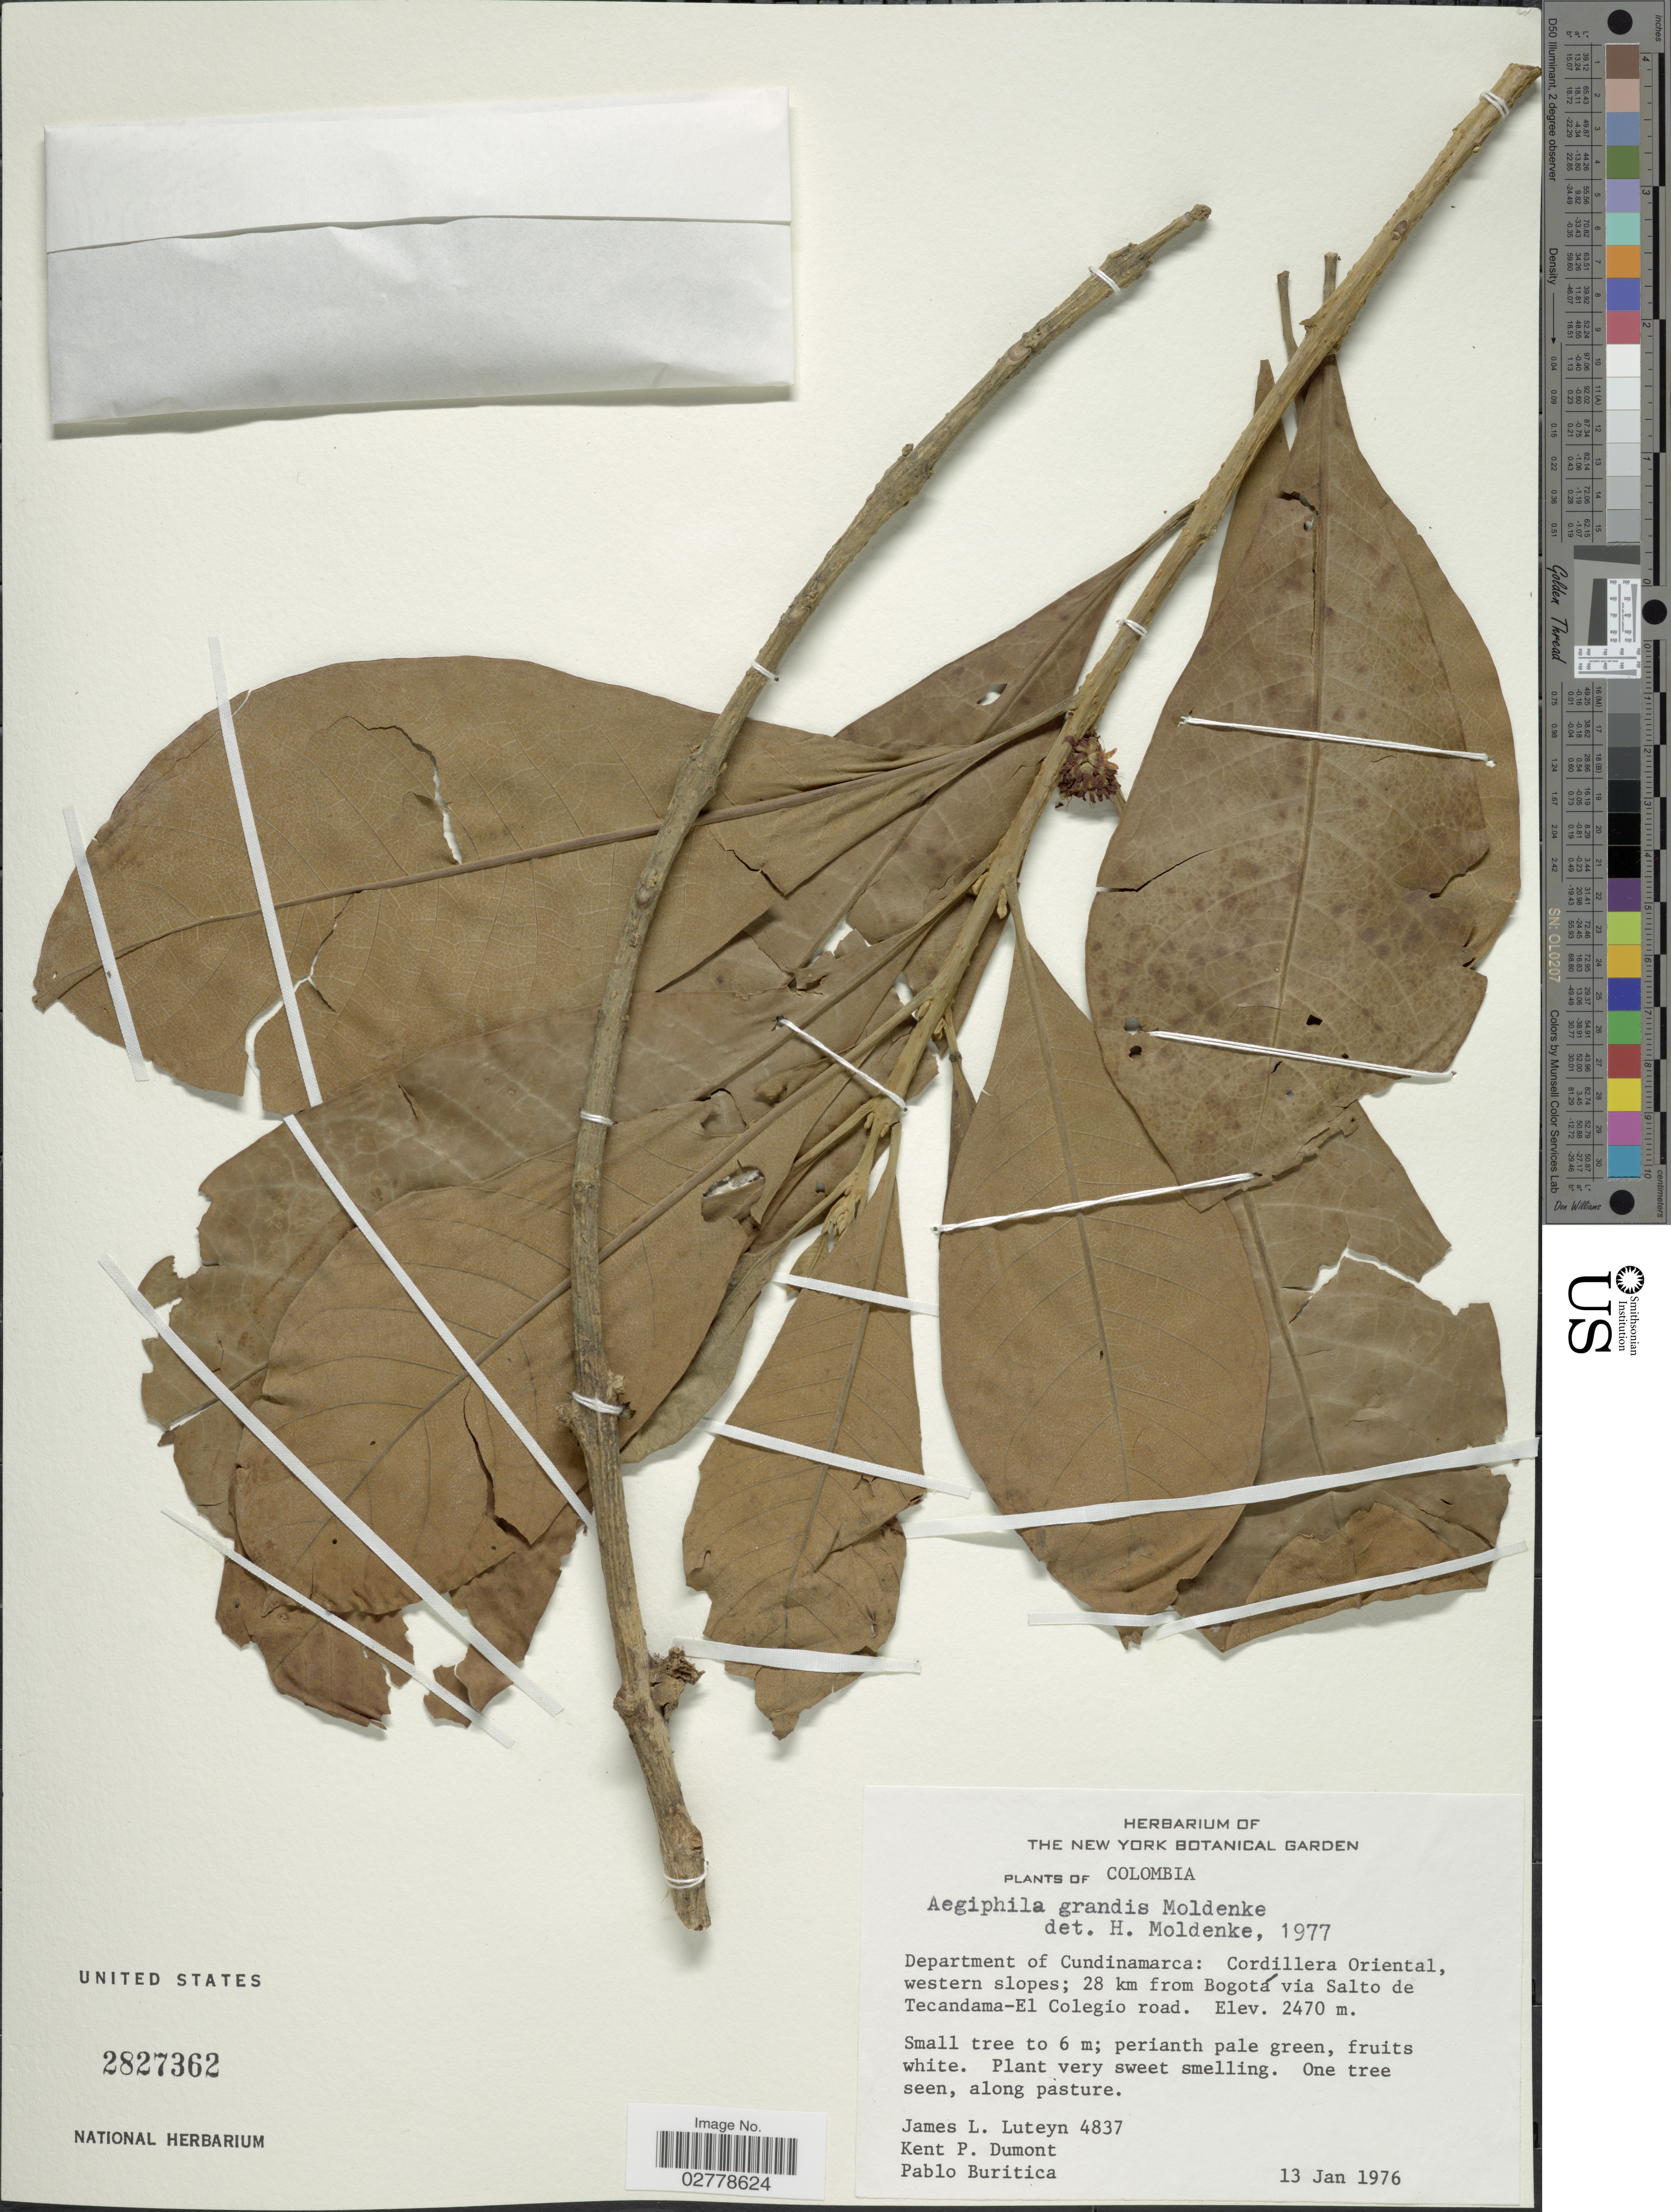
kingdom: Plantae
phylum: Tracheophyta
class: Magnoliopsida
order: Lamiales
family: Lamiaceae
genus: Aegiphila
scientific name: Aegiphila grandis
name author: Moldenke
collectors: J. L. Luteyn & K. P. Dumont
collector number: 4837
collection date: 1976-01-13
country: Colombia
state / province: Cundinamarca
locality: Department of Cundinamarca: Cordillera Oriental, western slopes; 28 km from Bogotá via Salto de Tecandama-El Colegio road.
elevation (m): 2470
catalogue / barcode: US 2827362